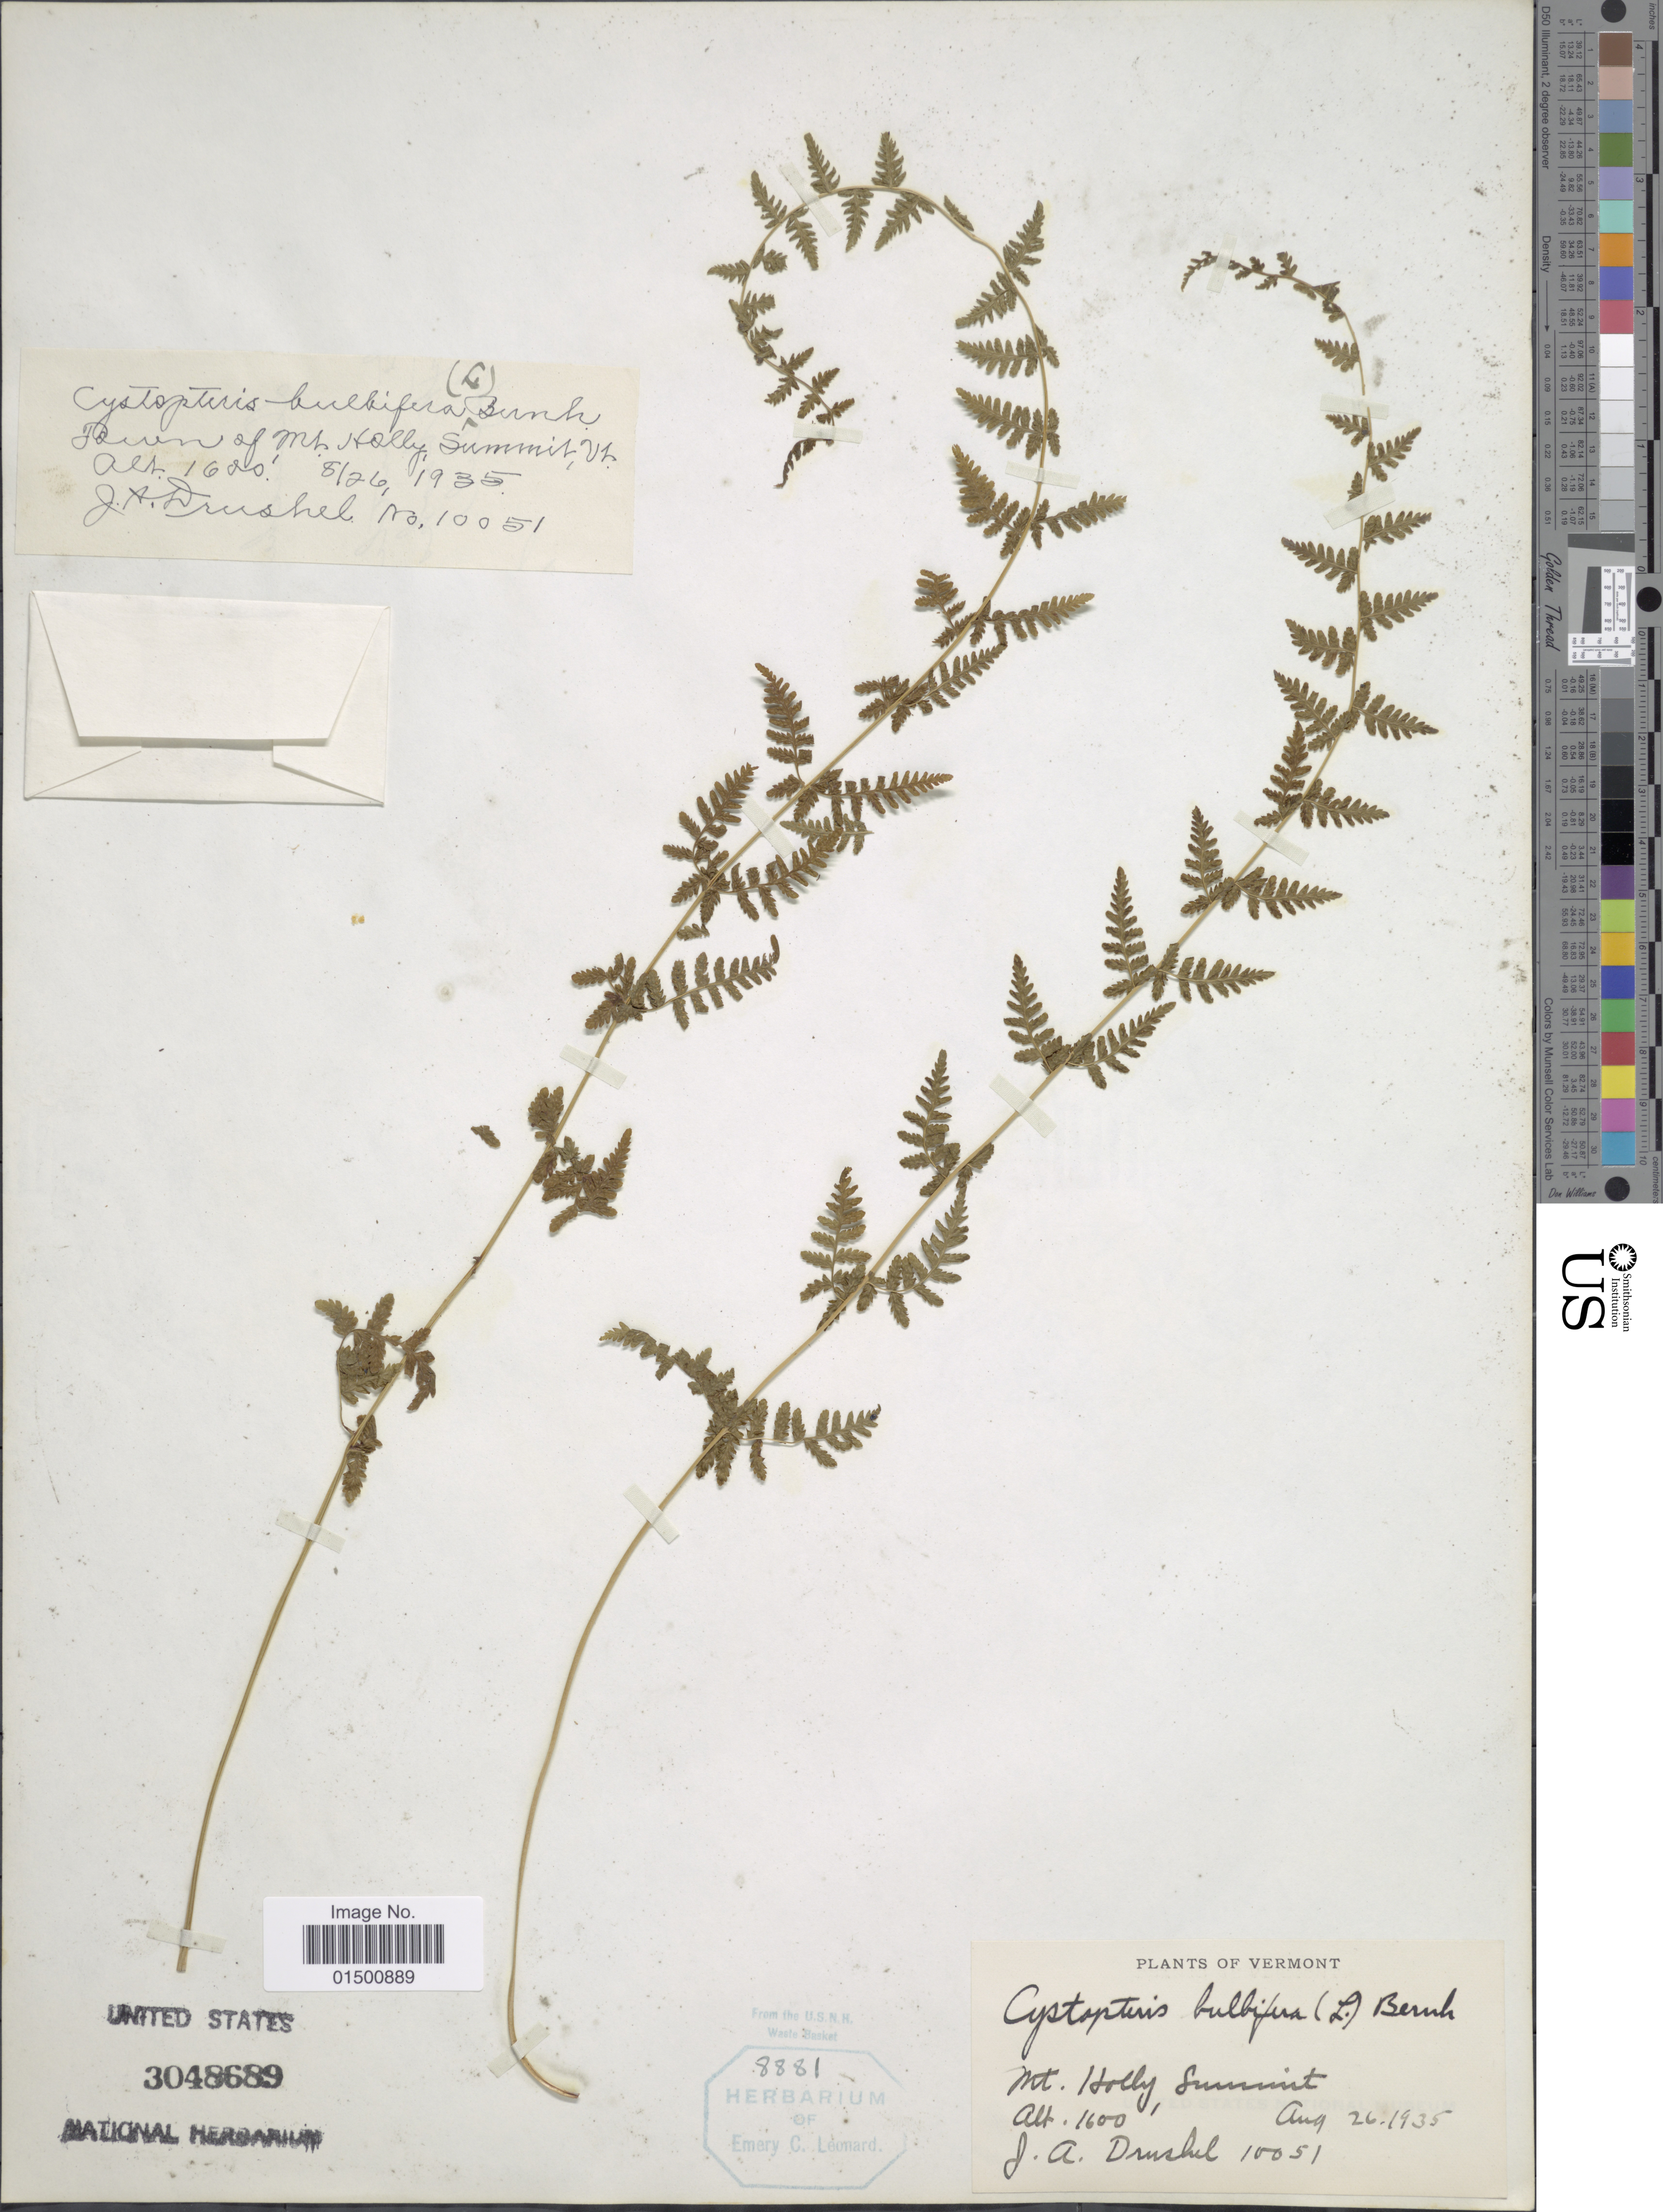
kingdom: Plantae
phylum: Tracheophyta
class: Polypodiopsida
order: Polypodiales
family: Cystopteridaceae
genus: Cystopteris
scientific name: Cystopteris bulbifera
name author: (L.) Bernh.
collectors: J. A. Drushel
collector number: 10051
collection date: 1935-08-26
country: United States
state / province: Vermont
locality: Mt. Holly Summit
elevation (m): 488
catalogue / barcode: US 3048689